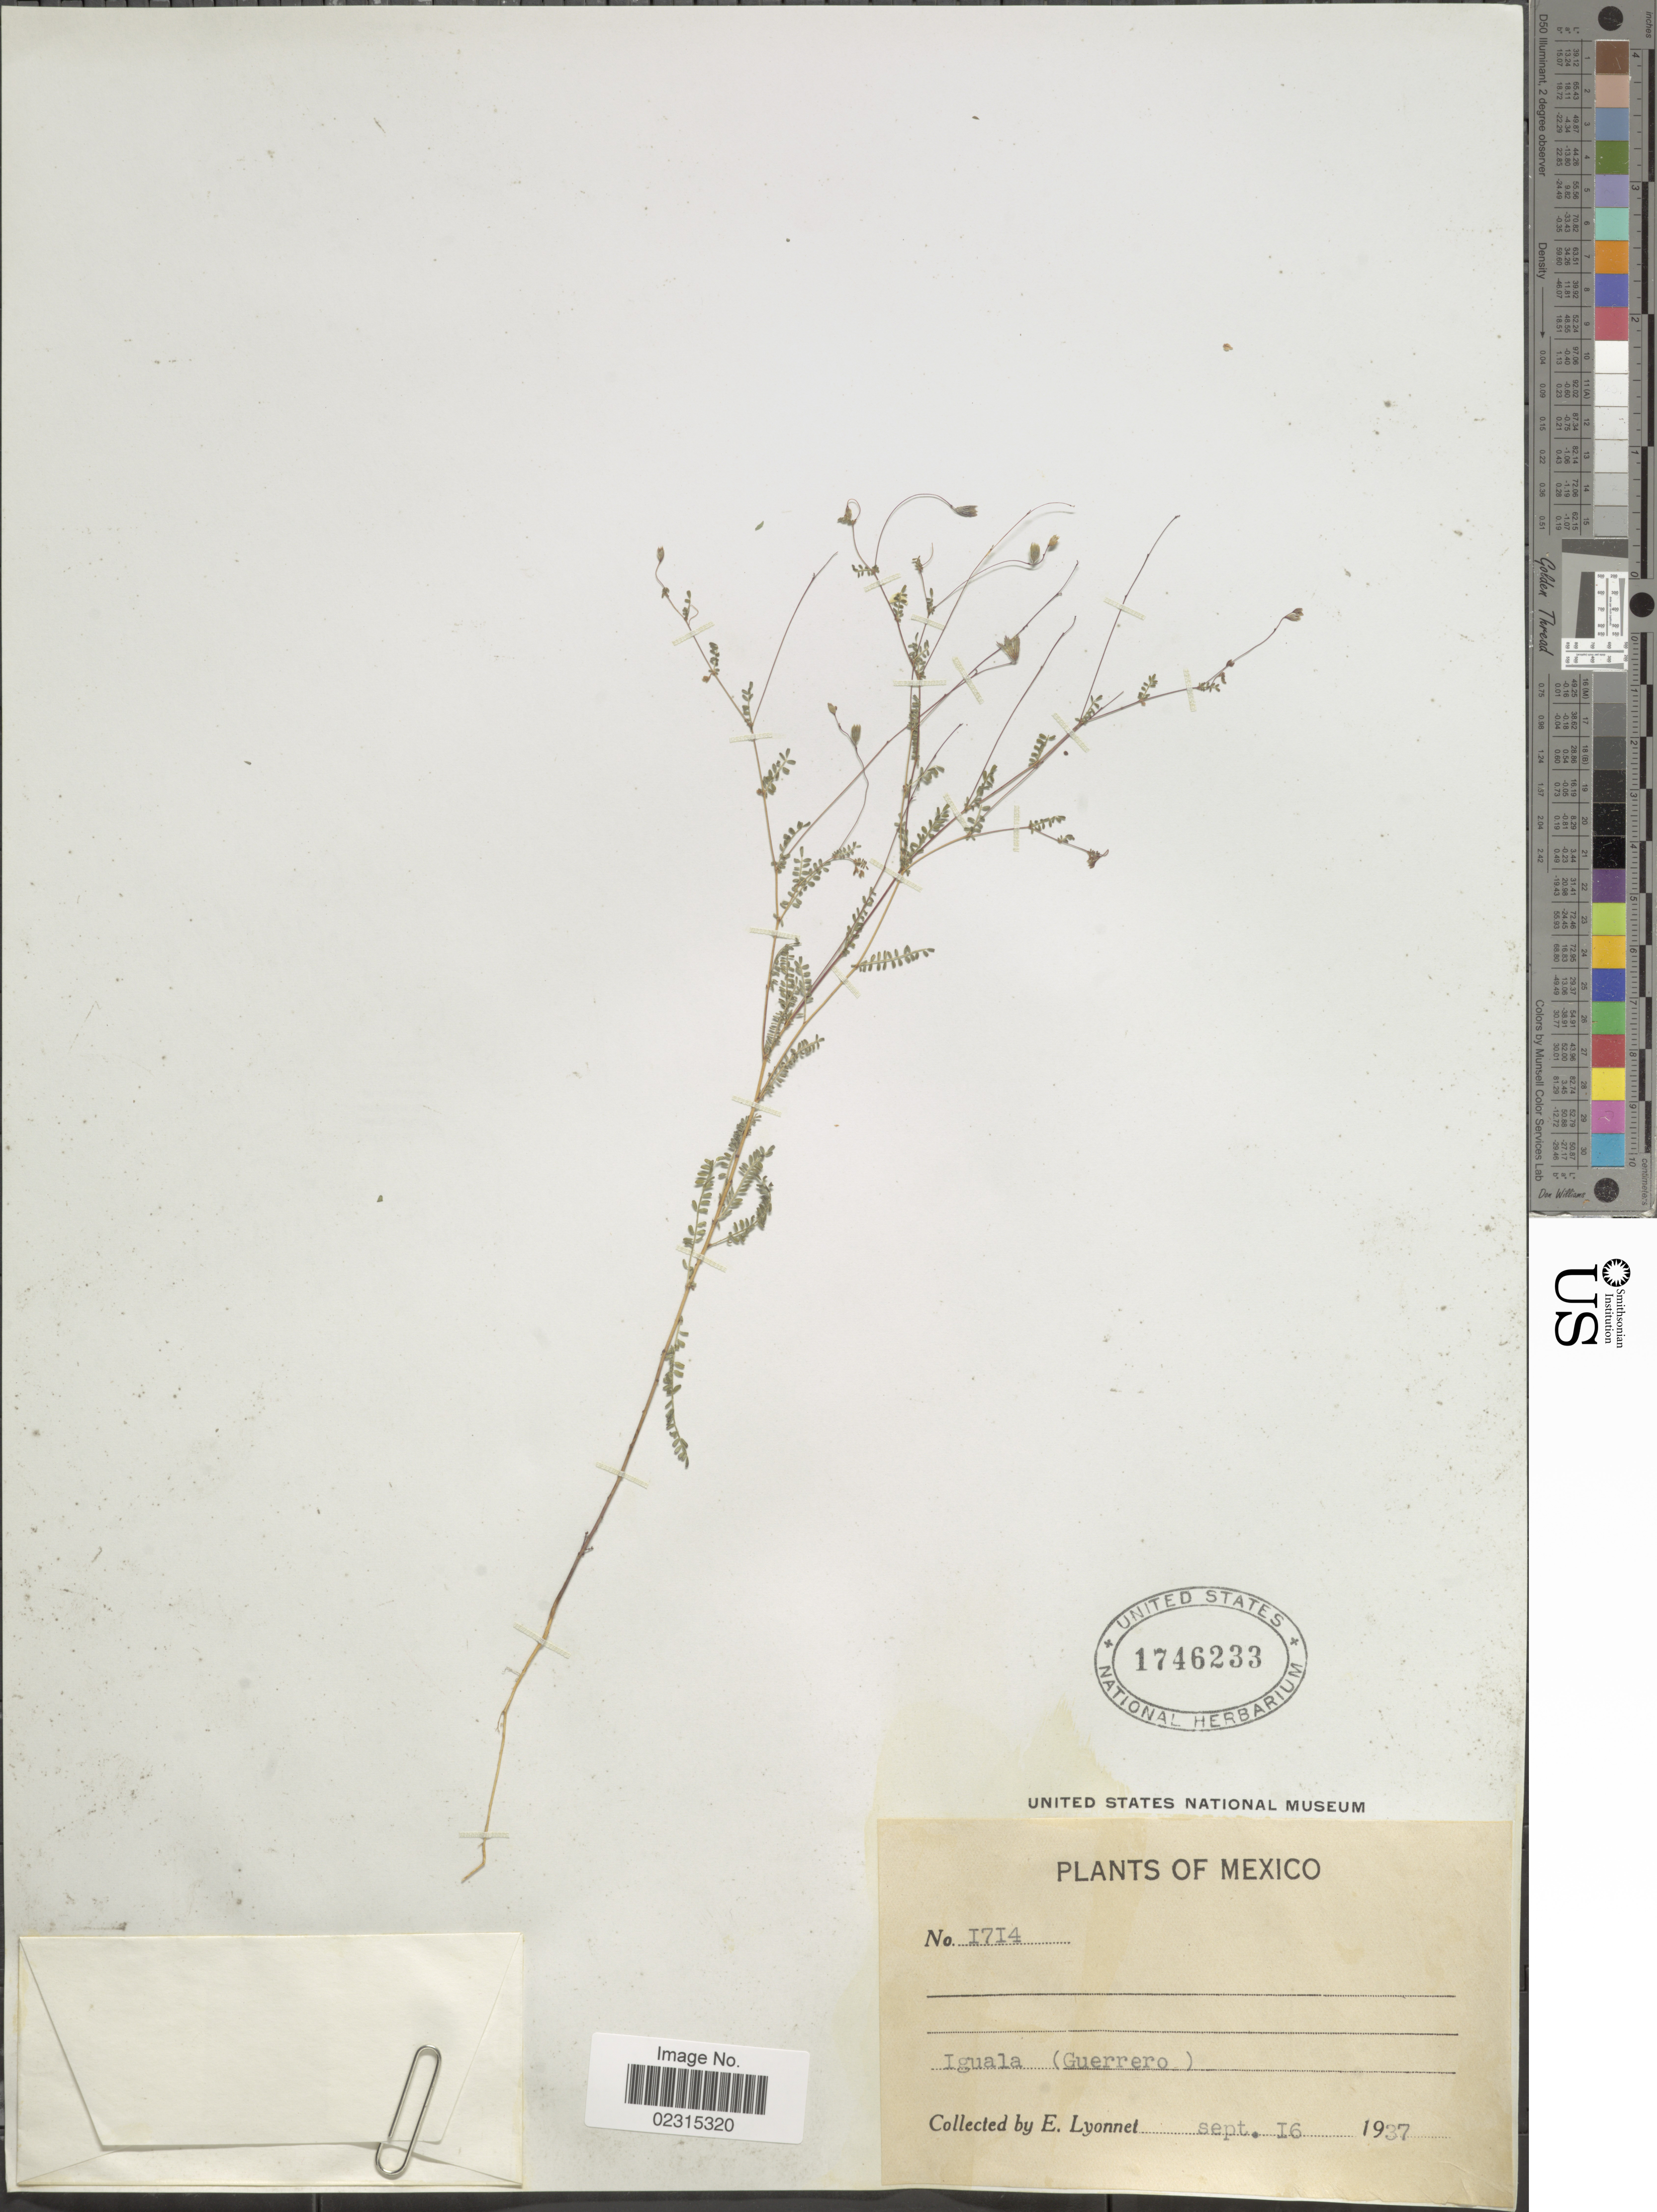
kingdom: Plantae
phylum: Tracheophyta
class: Magnoliopsida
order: Fabales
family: Fabaceae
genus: Marina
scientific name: Marina gracilis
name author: Liebm.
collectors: E. Lyonnet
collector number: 1714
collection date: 1937-09-16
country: Mexico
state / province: Guerrero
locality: Iguala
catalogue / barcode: US 1746233